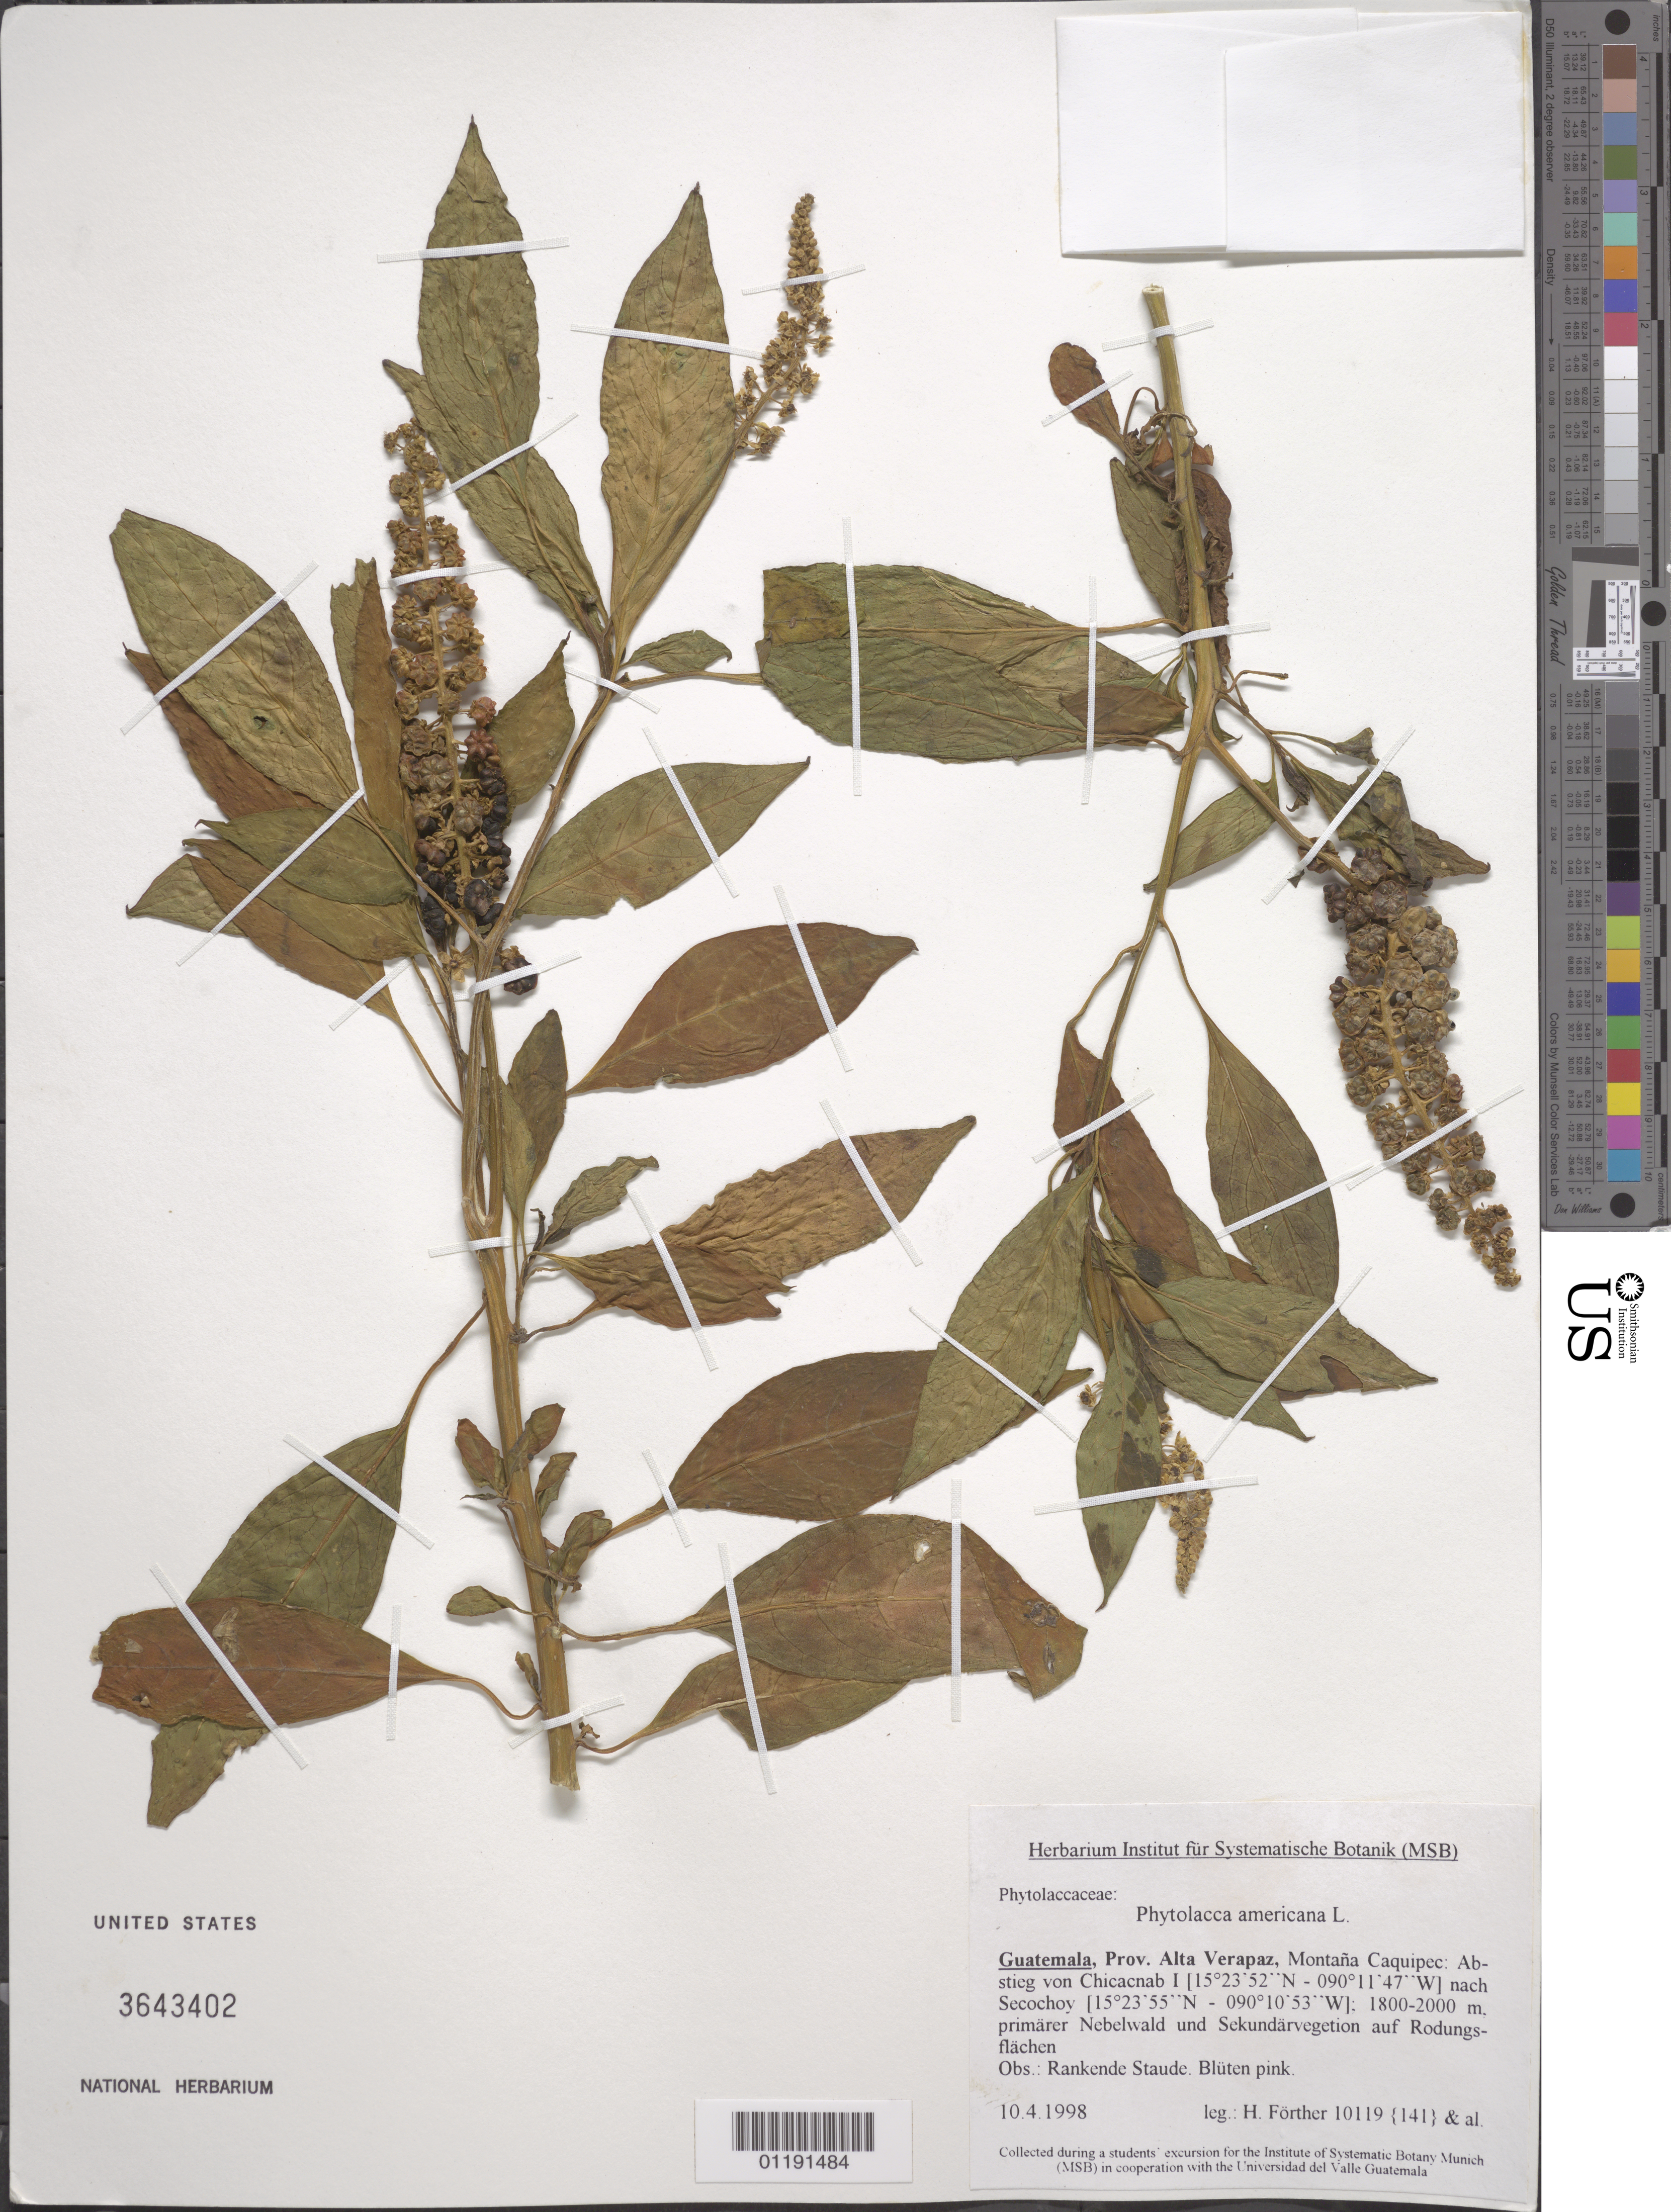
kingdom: Plantae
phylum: Tracheophyta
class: Magnoliopsida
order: Caryophyllales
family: Phytolaccaceae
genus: Phytolacca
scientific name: Phytolacca americana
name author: L.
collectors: H. Fôrther et al.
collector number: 10119 {141}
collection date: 1998-04-10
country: Guatemala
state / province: Alta Verapaz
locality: Montaña Caquipec: descent of Chicacnab to Secochoy.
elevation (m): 1800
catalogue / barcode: US 3643402